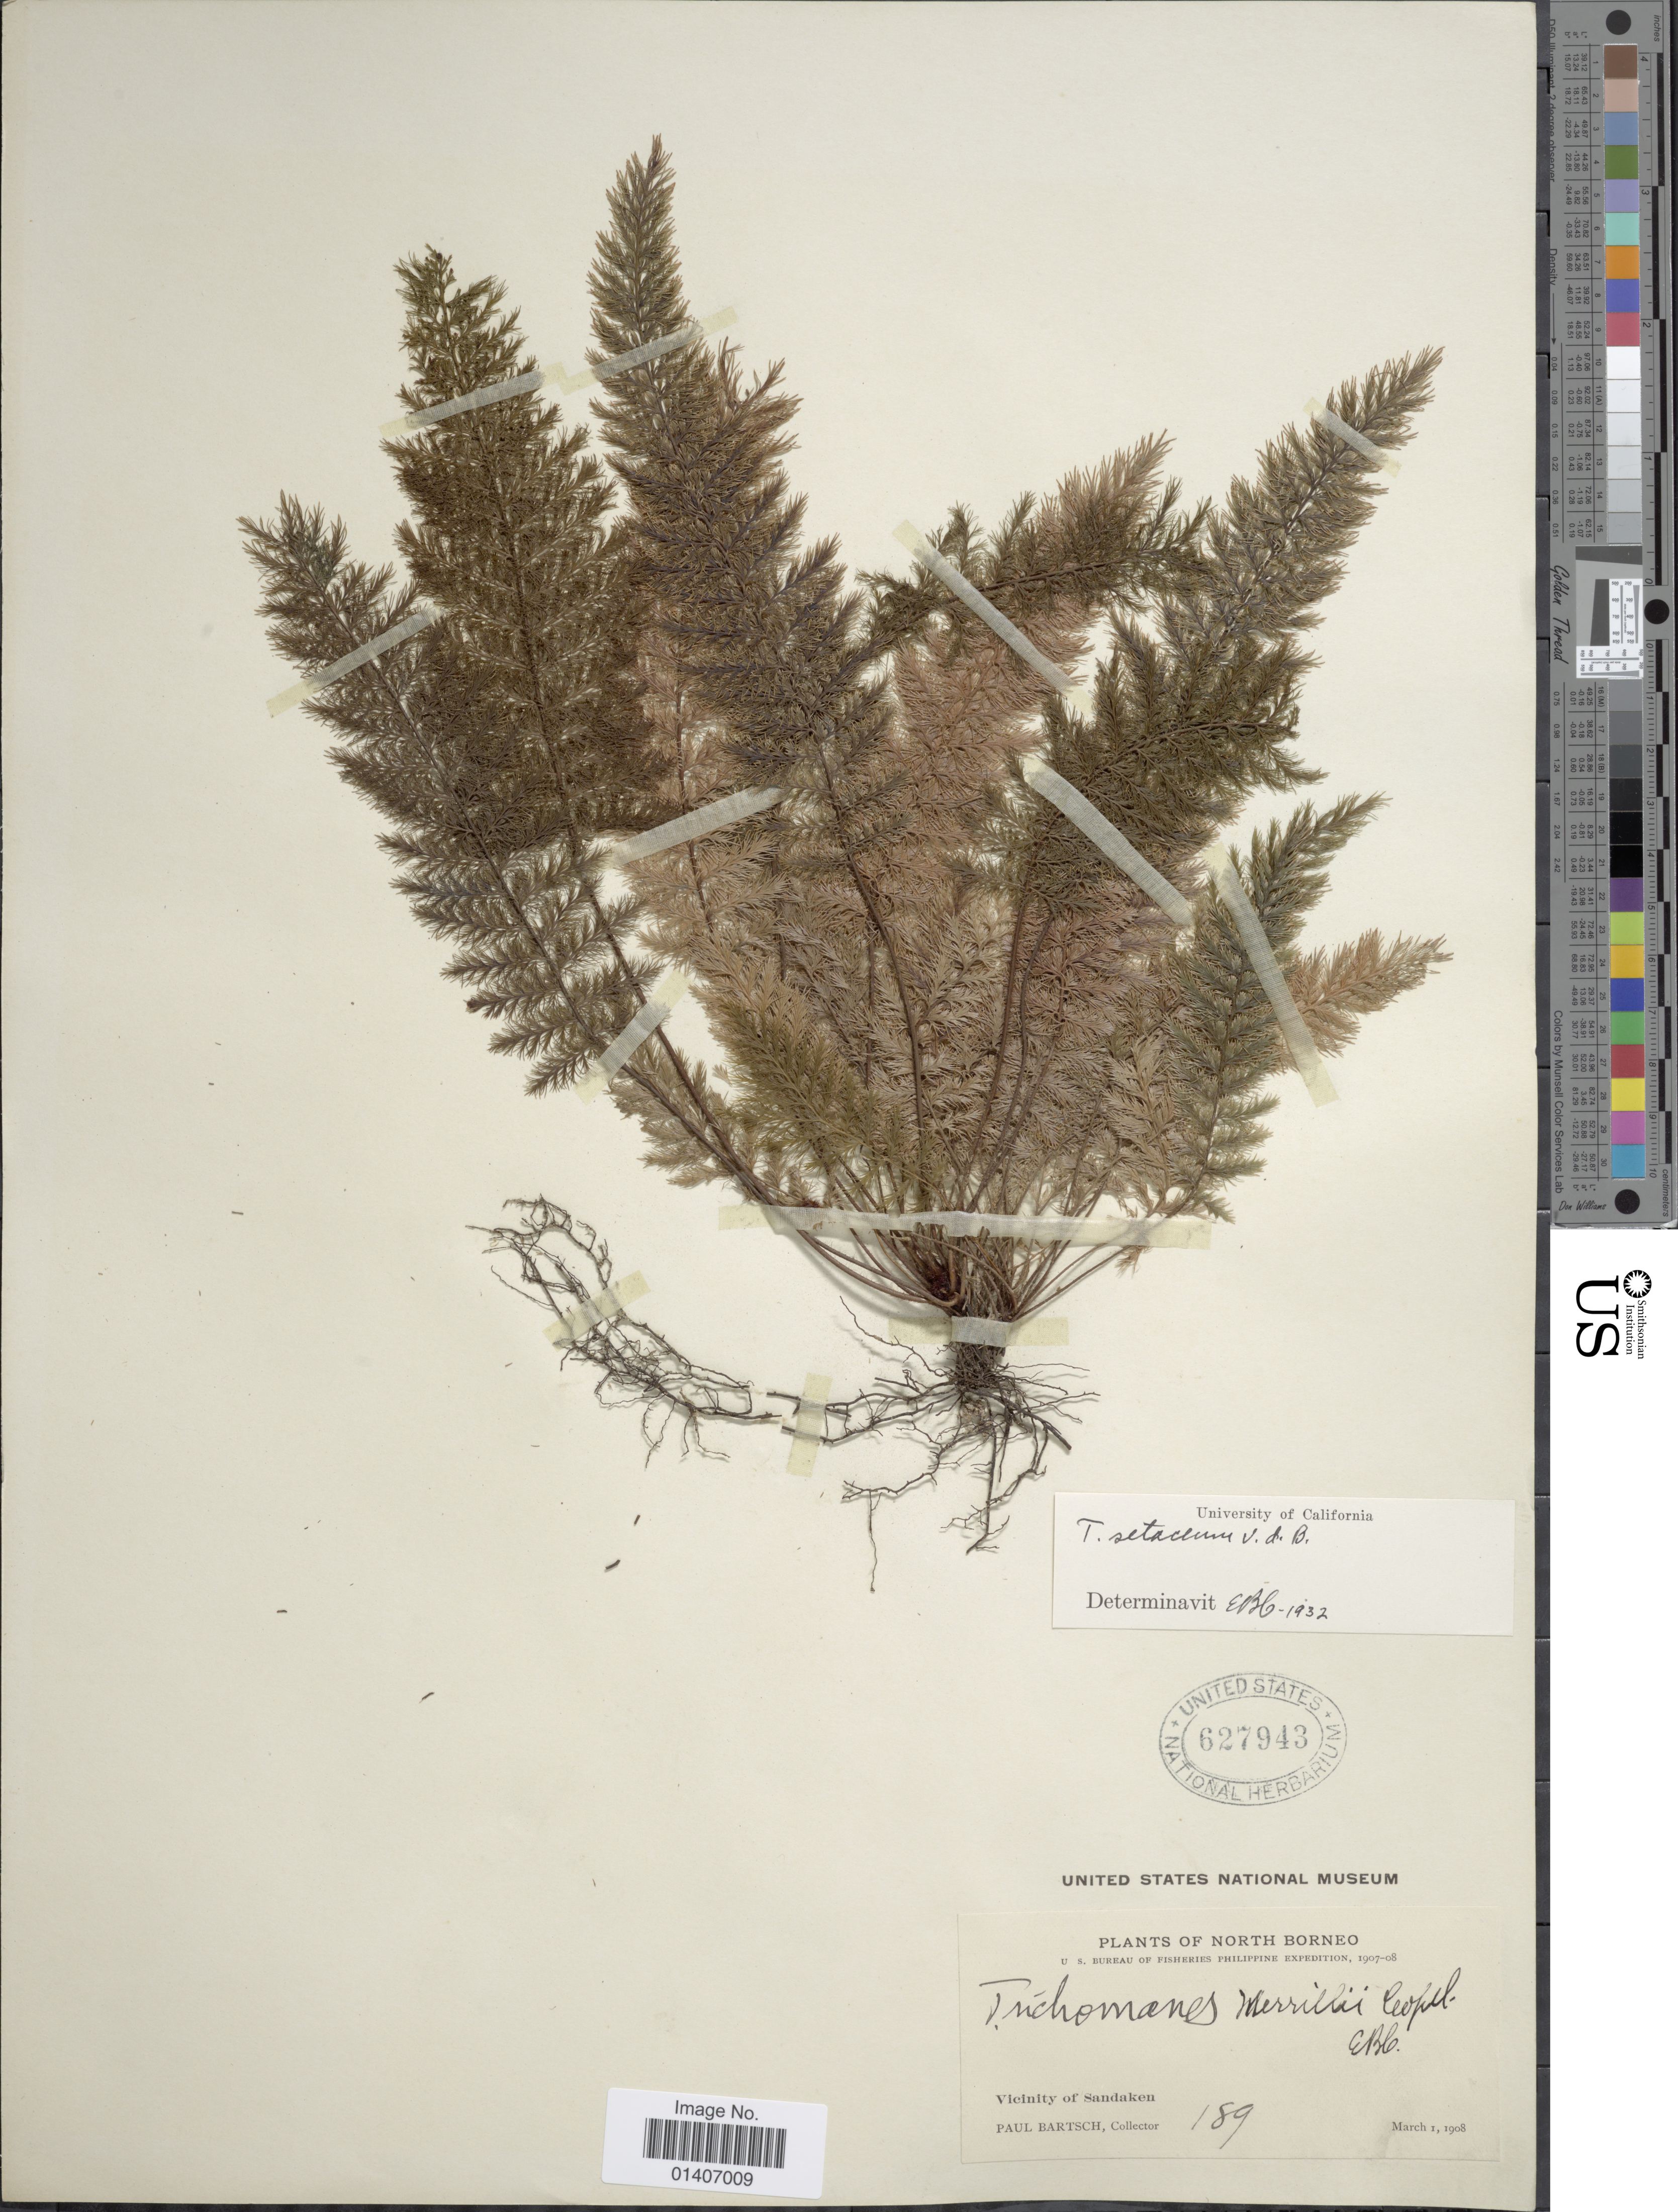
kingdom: Plantae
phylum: Tracheophyta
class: Polypodiopsida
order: Hymenophyllales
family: Hymenophyllaceae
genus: Abrodictyum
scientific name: Abrodictyum setaceum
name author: (Bosch) Ebihara & K. Iwats.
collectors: P. Bartsch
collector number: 189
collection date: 1908-03-01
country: Malaysia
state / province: Sabah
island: Borneo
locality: North Borneo, Vicinity of Sandakan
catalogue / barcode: US 627943